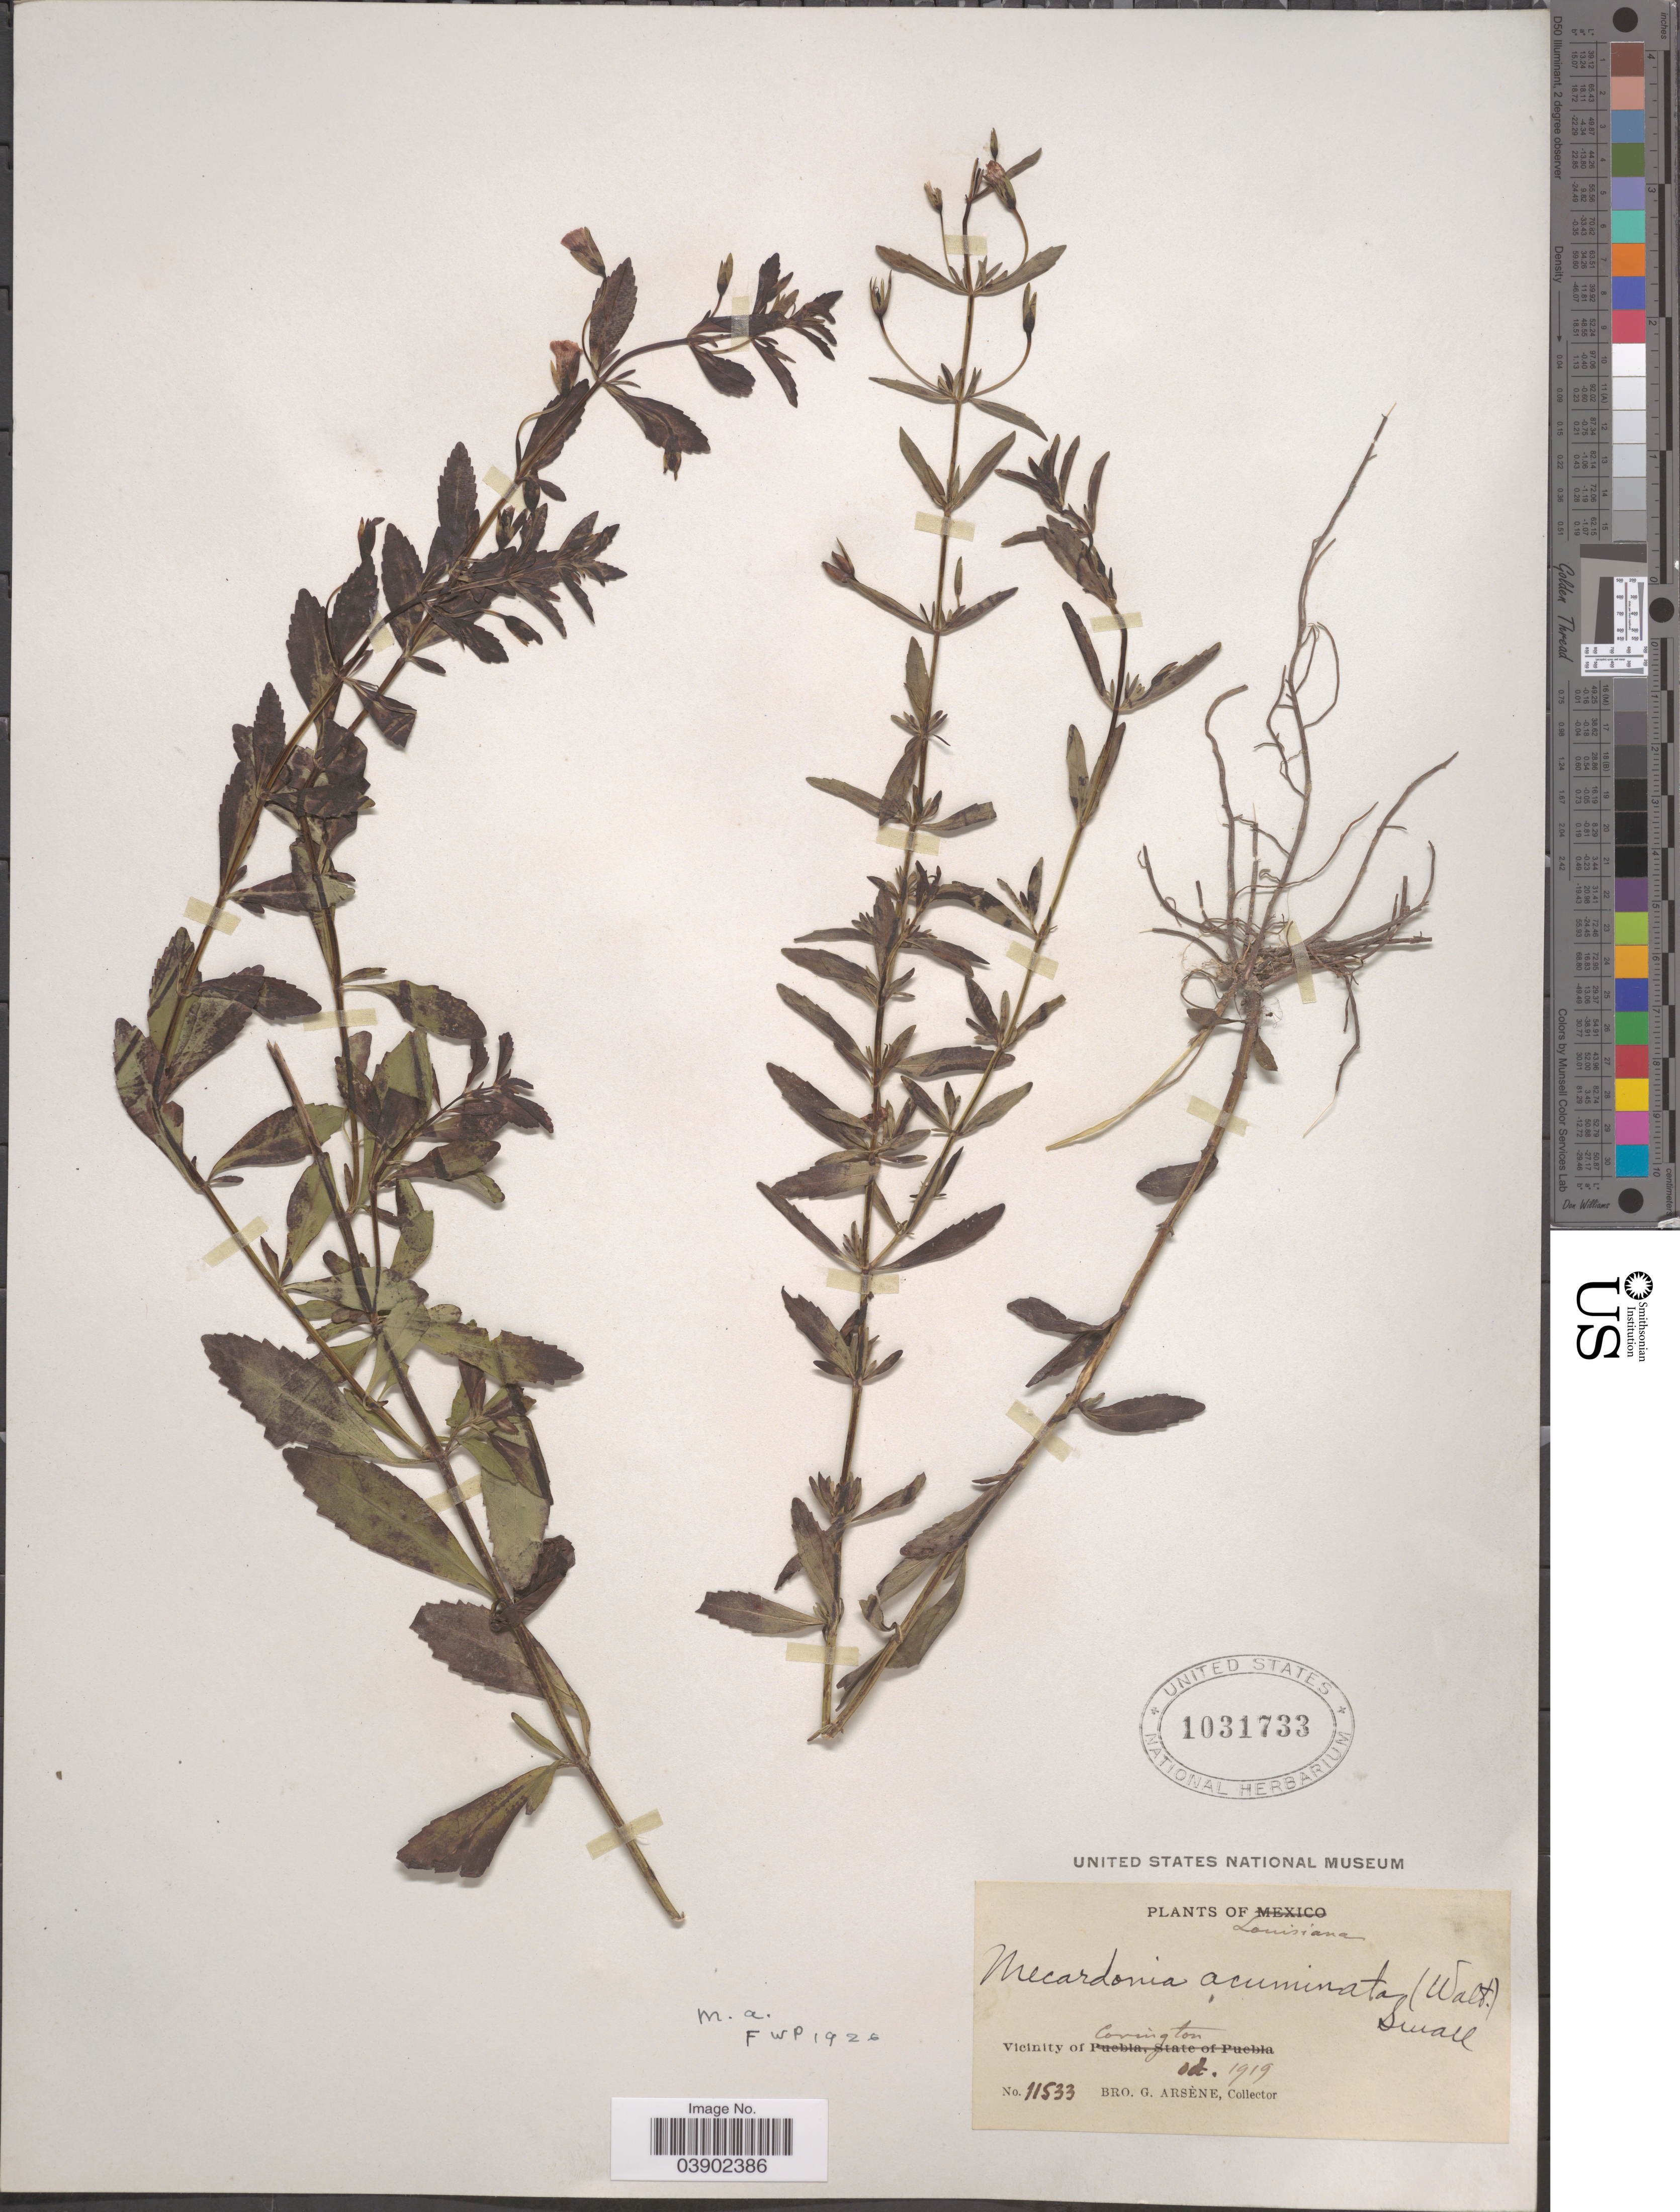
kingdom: Plantae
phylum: Tracheophyta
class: Magnoliopsida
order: Lamiales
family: Plantaginaceae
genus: Mecardonia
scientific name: Mecardonia vandellioides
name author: (Kunth) Pennell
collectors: Bro. G. Arsène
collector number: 11533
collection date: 1919-10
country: United States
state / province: Louisiana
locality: Vicinity of Covington.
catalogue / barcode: US 1031733